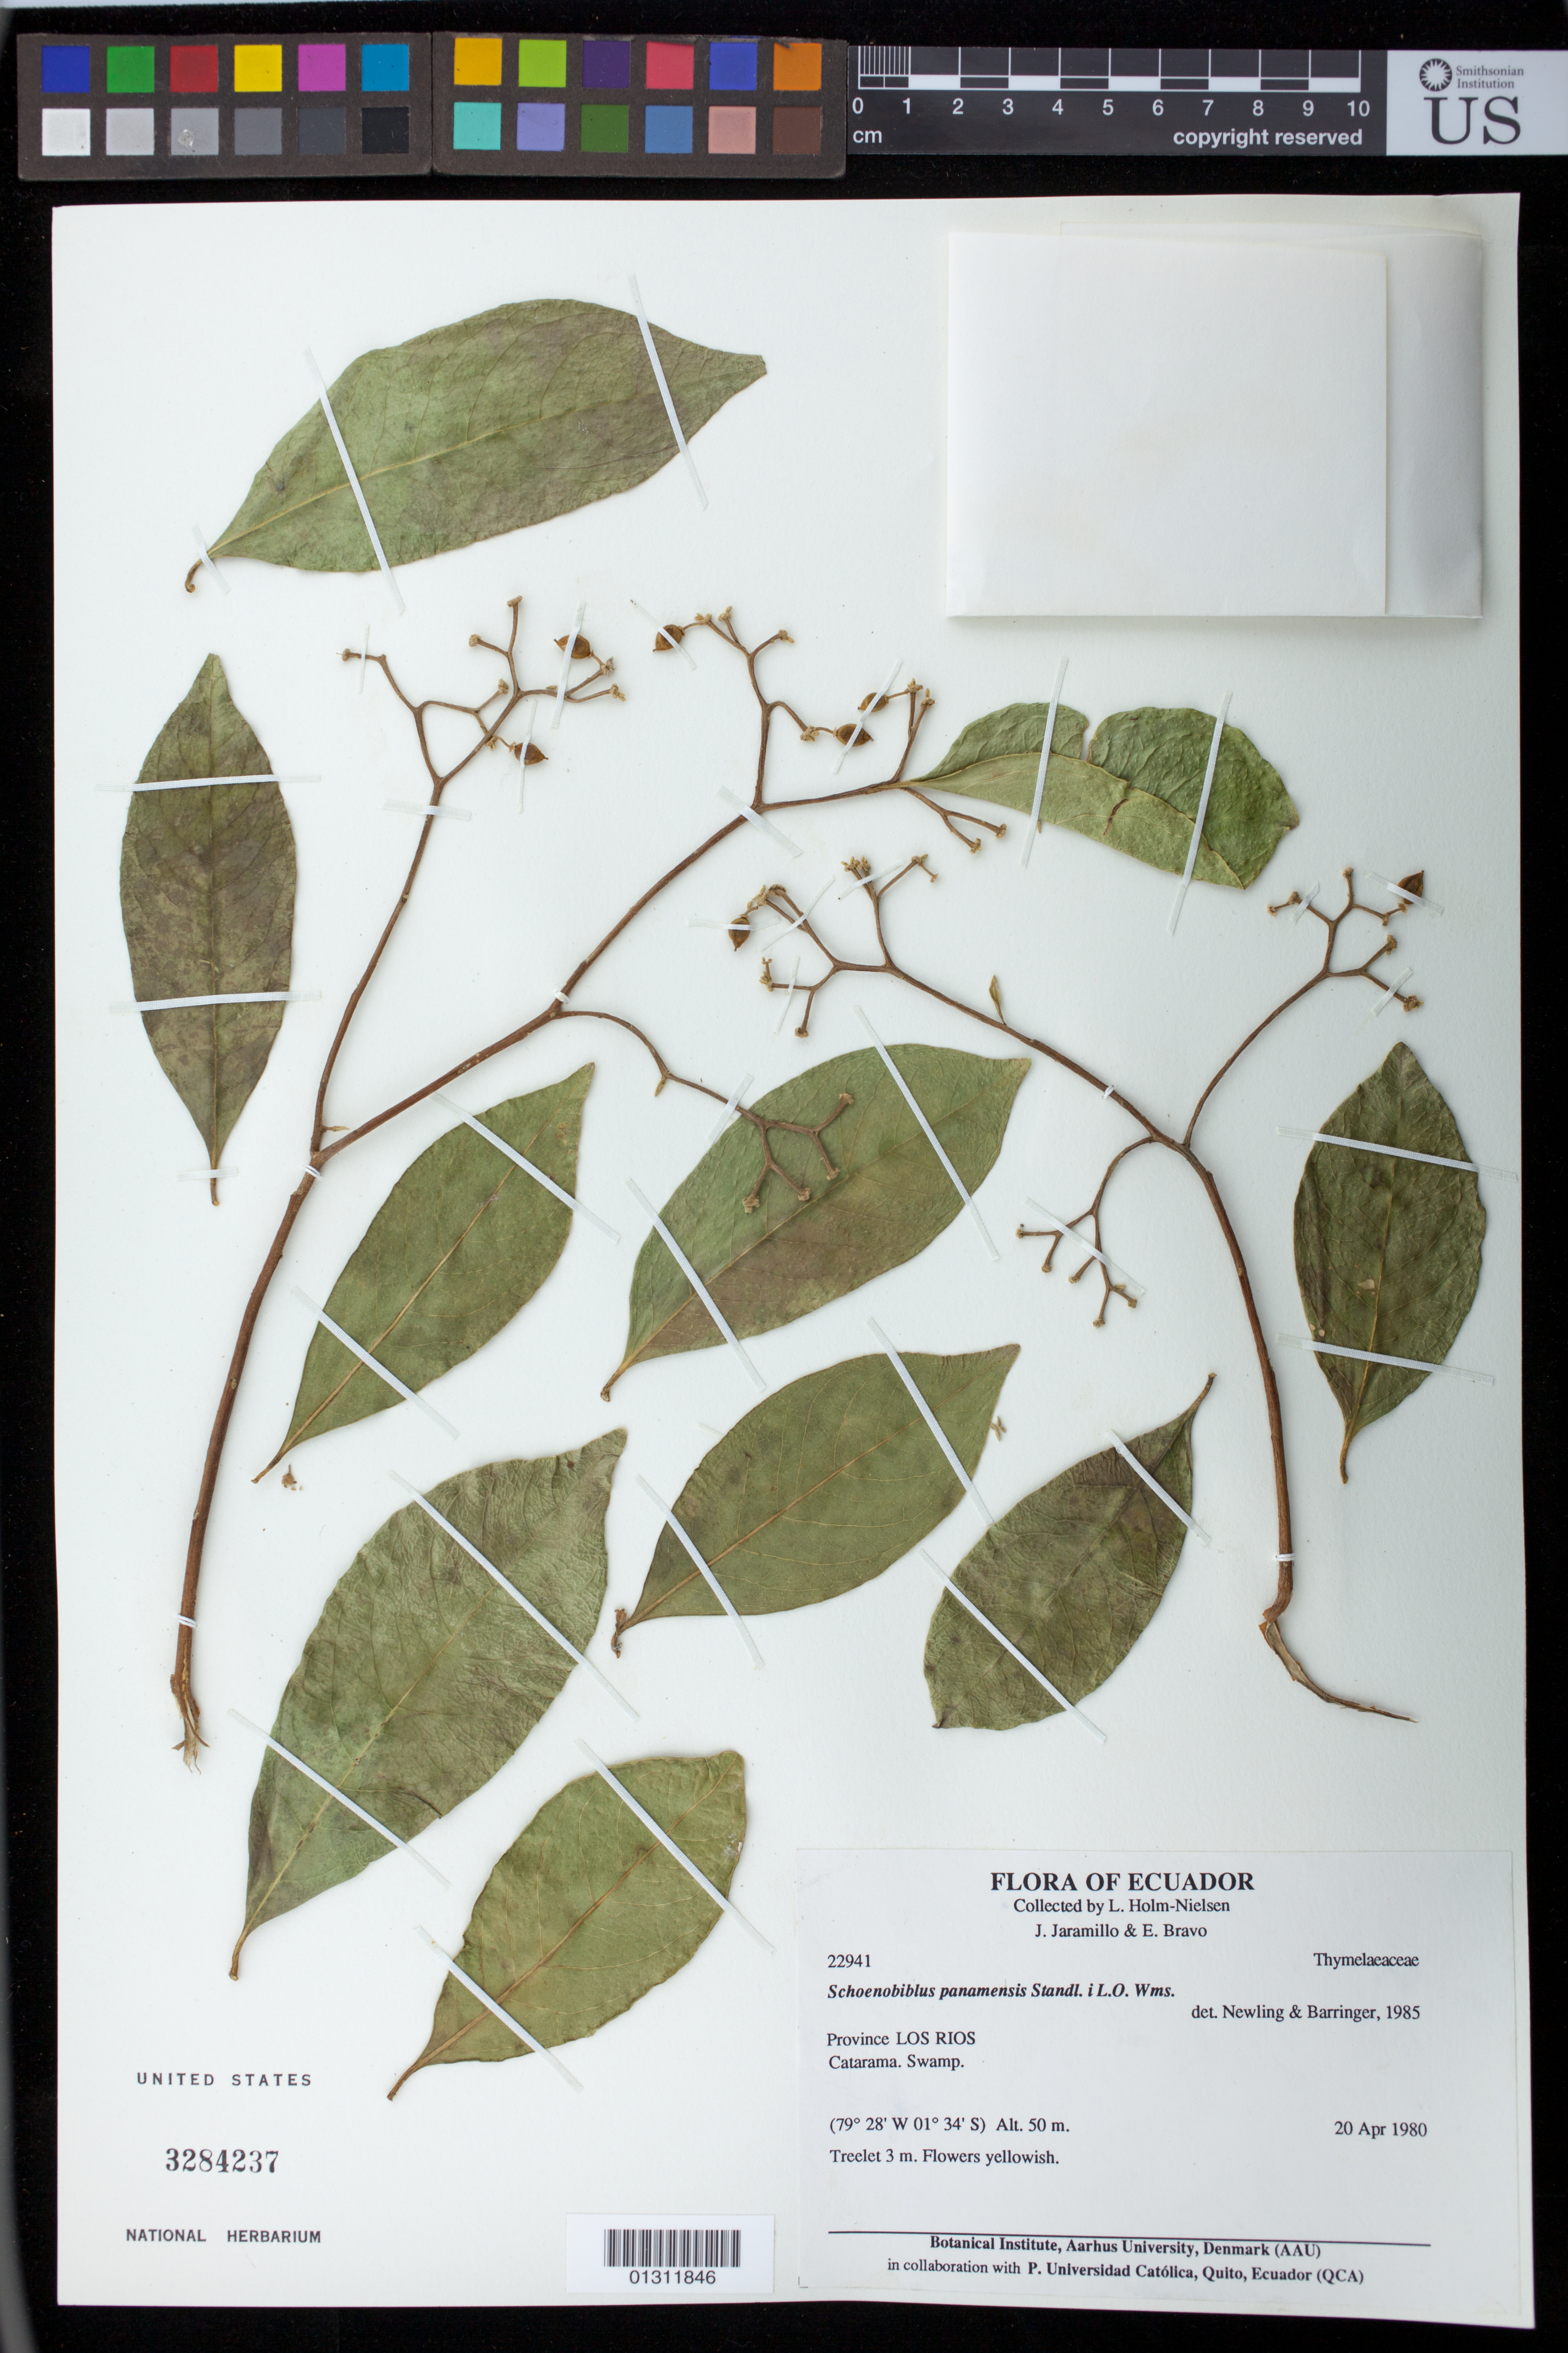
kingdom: Plantae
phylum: Tracheophyta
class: Magnoliopsida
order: Malvales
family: Thymelaeaceae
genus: Daphnopsis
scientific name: Daphnopsis americana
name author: (Mill.) J.R. Johnst.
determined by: Rogers, Z. S.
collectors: L. B. Holm-Nielsen, J. Jaramillo & E. Bravo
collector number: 22941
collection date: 1980-04-20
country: Ecuador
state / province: Los Ríos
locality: Catarama Swamp.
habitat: Catarama. Swamp.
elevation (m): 50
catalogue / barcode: US 3284237